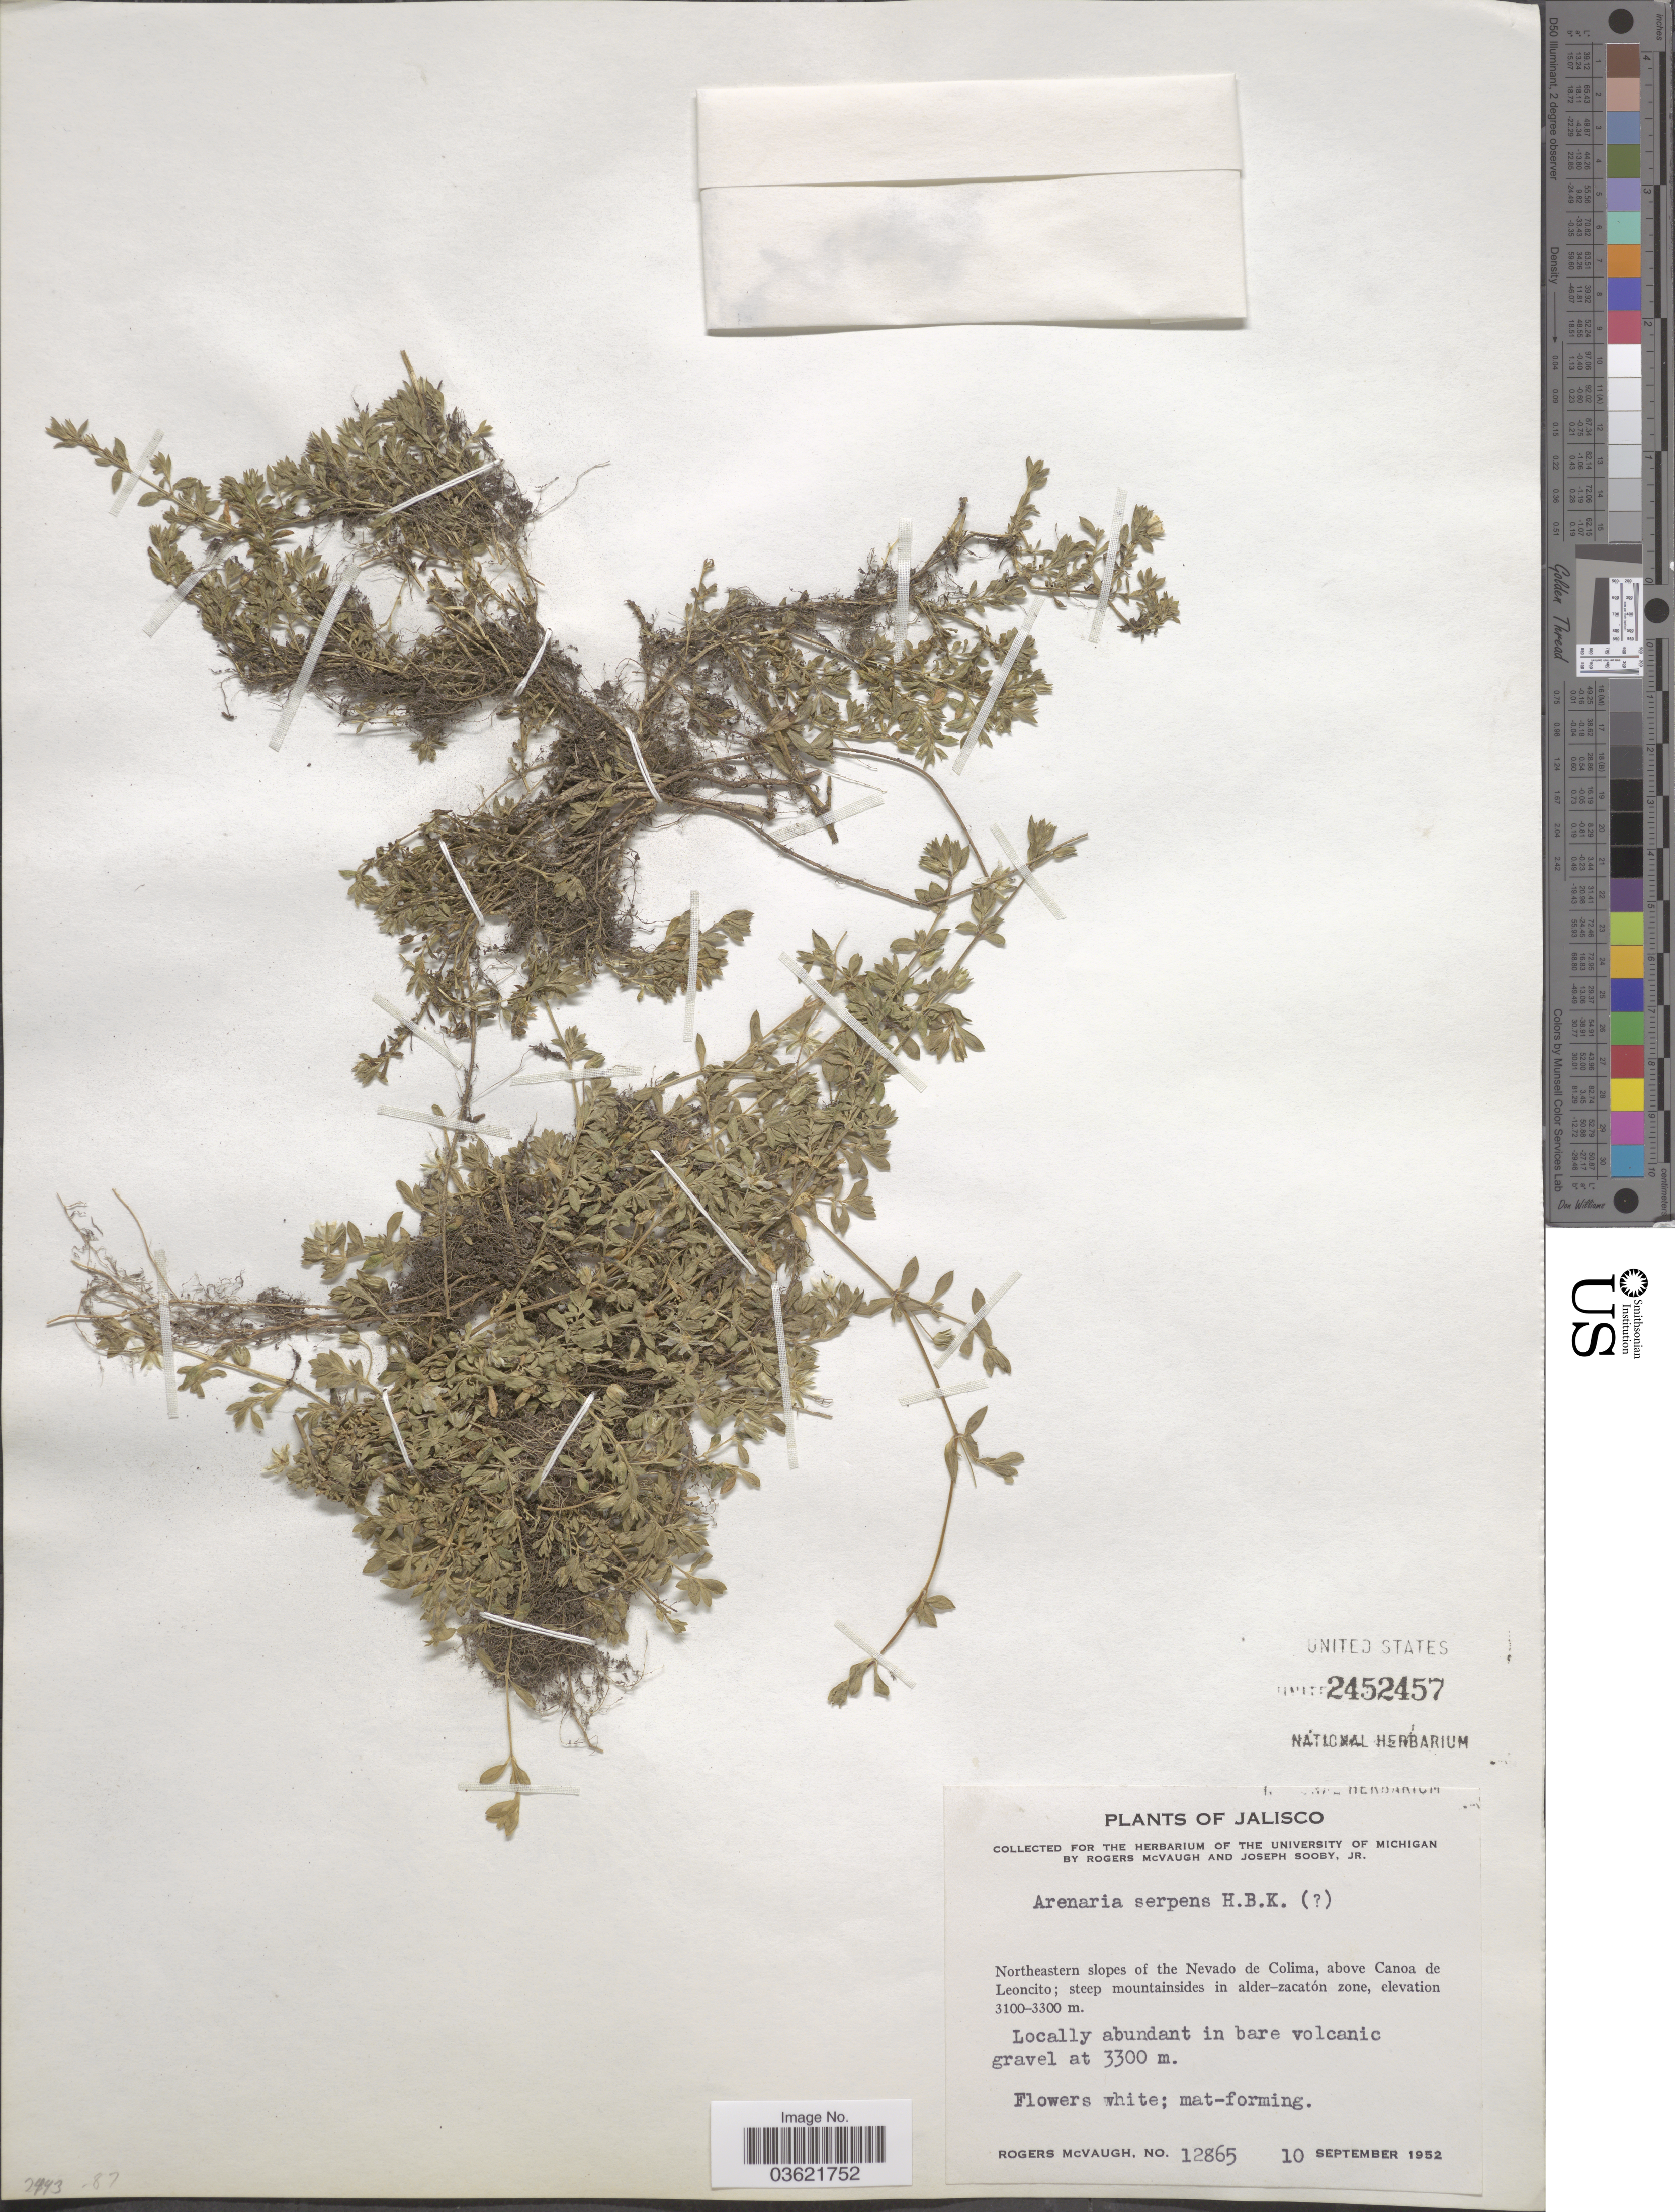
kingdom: Plantae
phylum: Tracheophyta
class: Magnoliopsida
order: Caryophyllales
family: Caryophyllaceae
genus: Arenaria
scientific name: Arenaria serpens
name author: Kunth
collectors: R. McVaugh & J. Sooby Jr.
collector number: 12865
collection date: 1952-09-10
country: Mexico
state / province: Jalisco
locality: Northeastern slopes of the Nevado de Colima, above Canoa de Leoncito; steep mountainsides in alder-zacatón zone.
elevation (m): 3300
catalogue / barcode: US 2452457